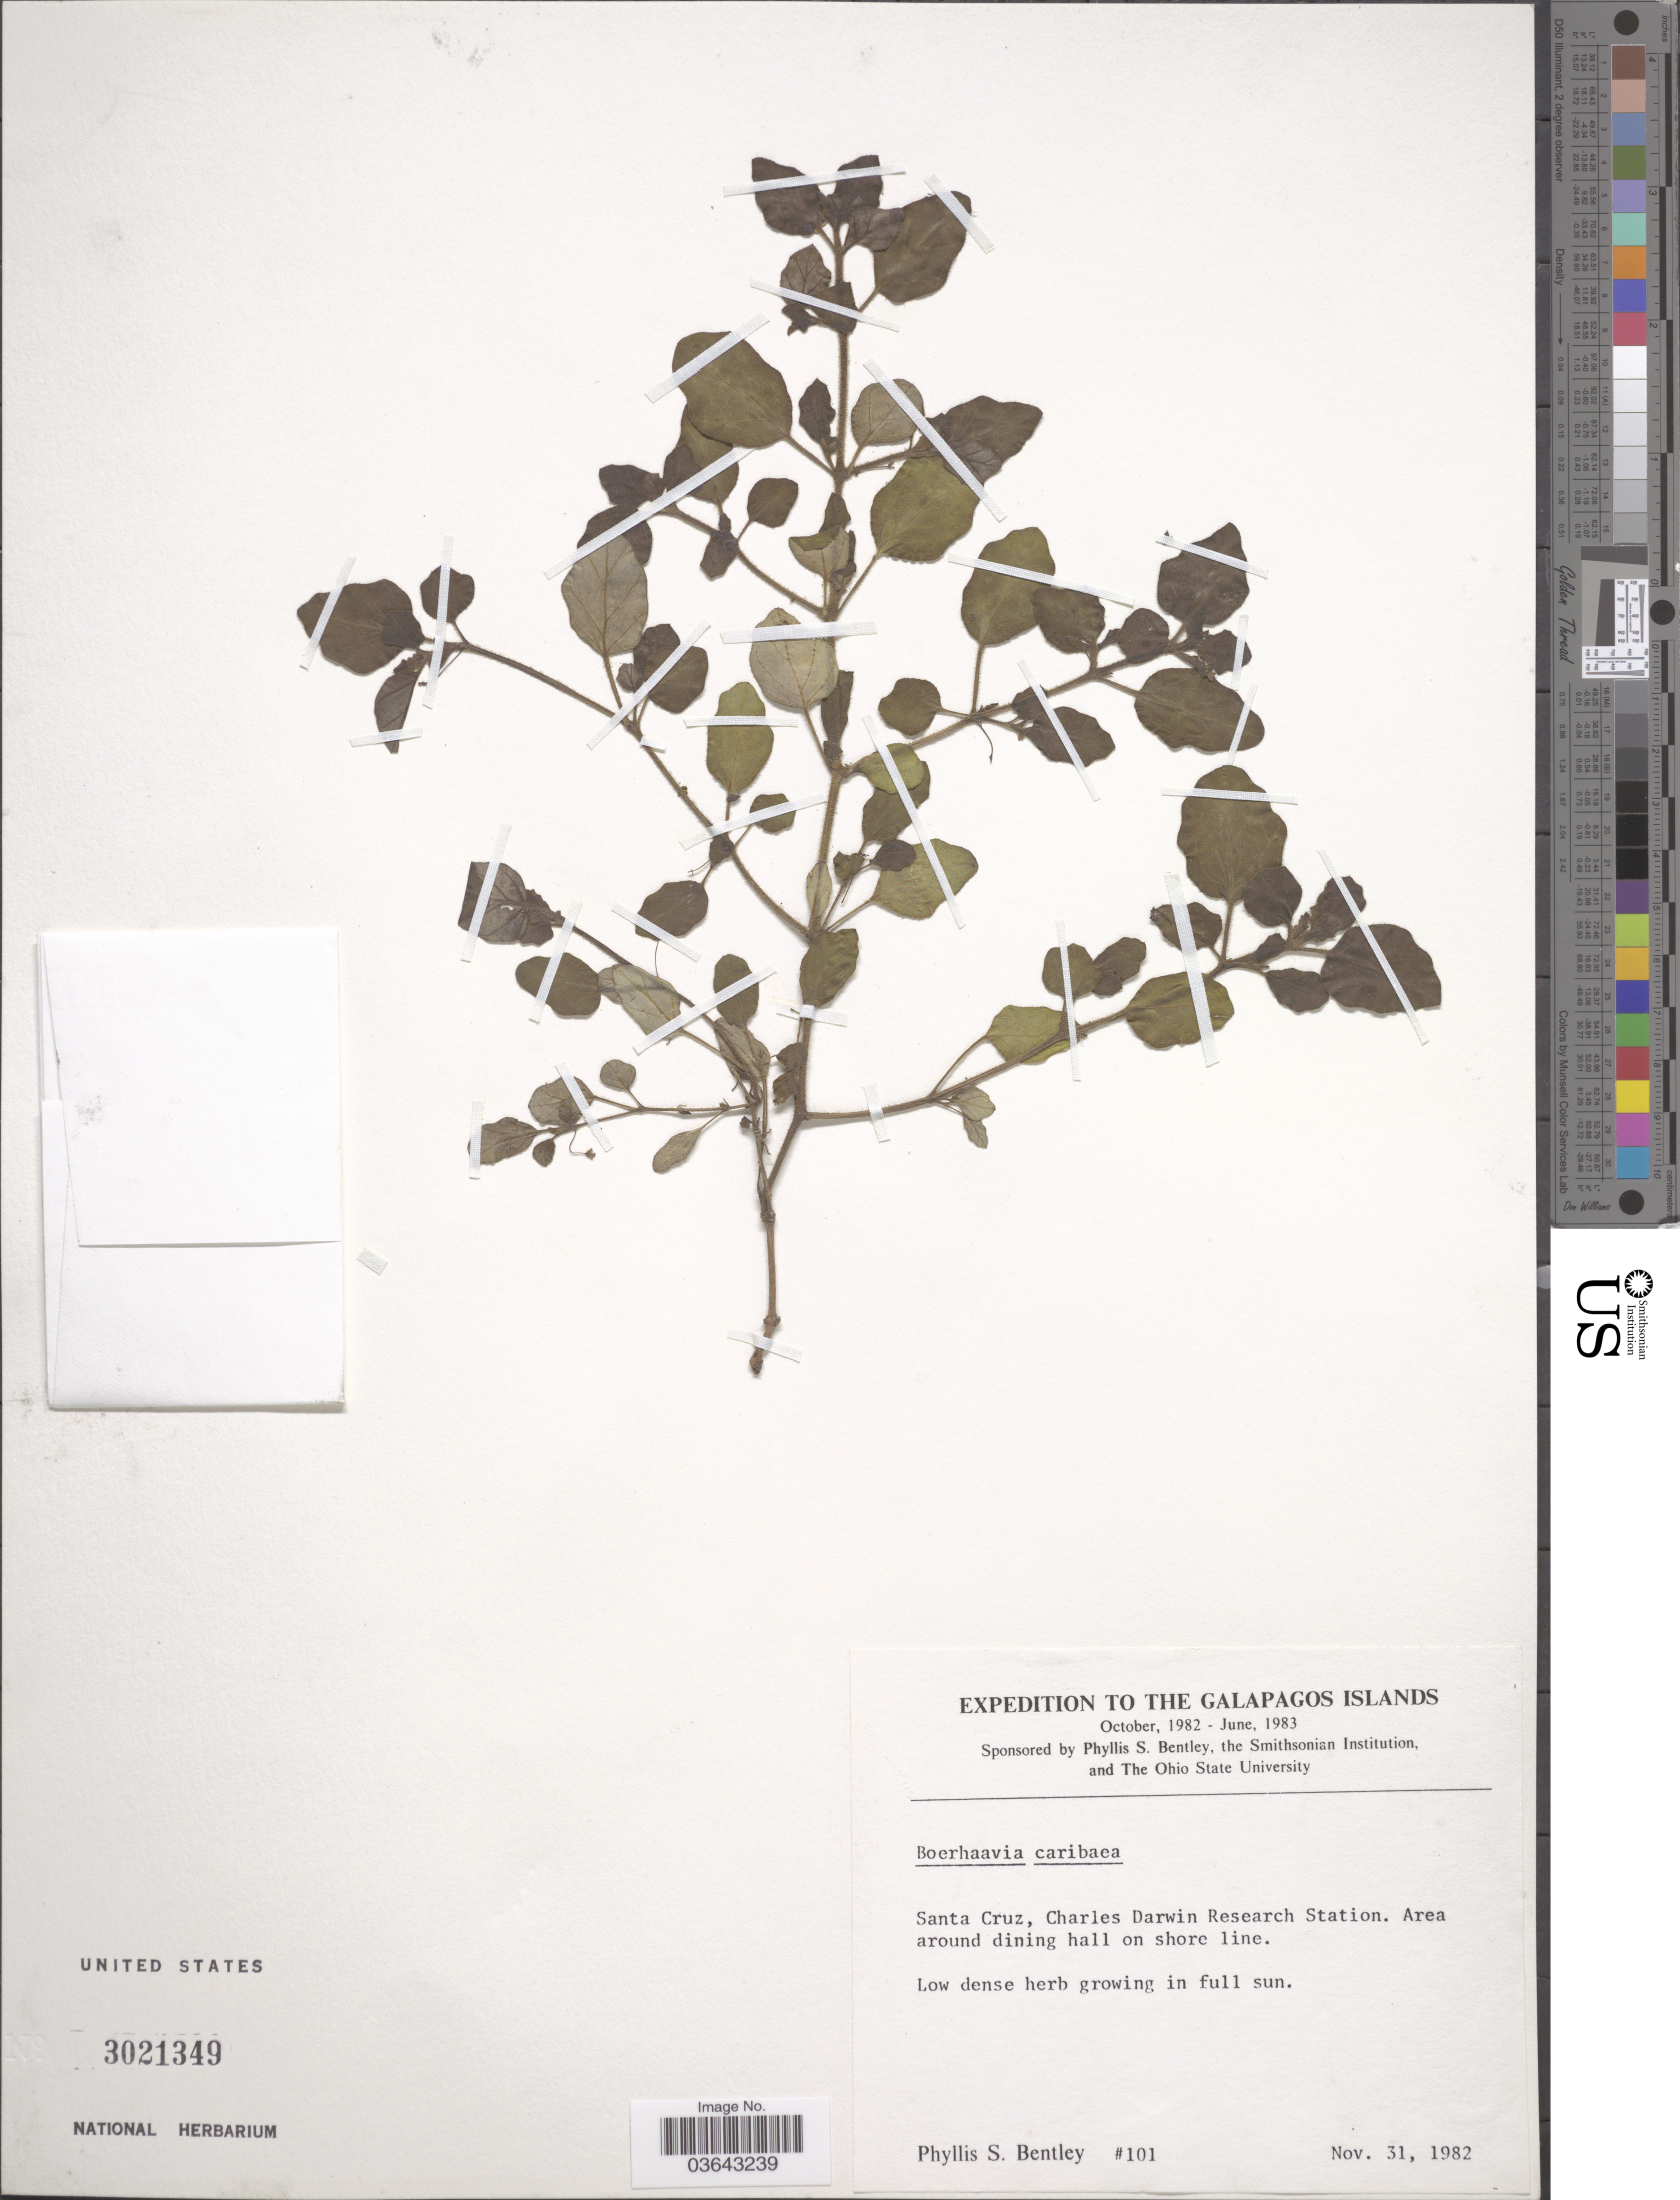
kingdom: Plantae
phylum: Tracheophyta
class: Magnoliopsida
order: Caryophyllales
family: Nyctaginaceae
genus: Boerhavia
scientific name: Boerhavia diffusa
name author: L.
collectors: P. S. Bentley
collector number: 101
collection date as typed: Nov. 31, 1982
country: Ecuador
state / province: Colón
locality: The Galapagos Islands. Santa Cruz, Charles Darwin Research Station. Area around dining hall on shore line.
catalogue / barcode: US 3021349